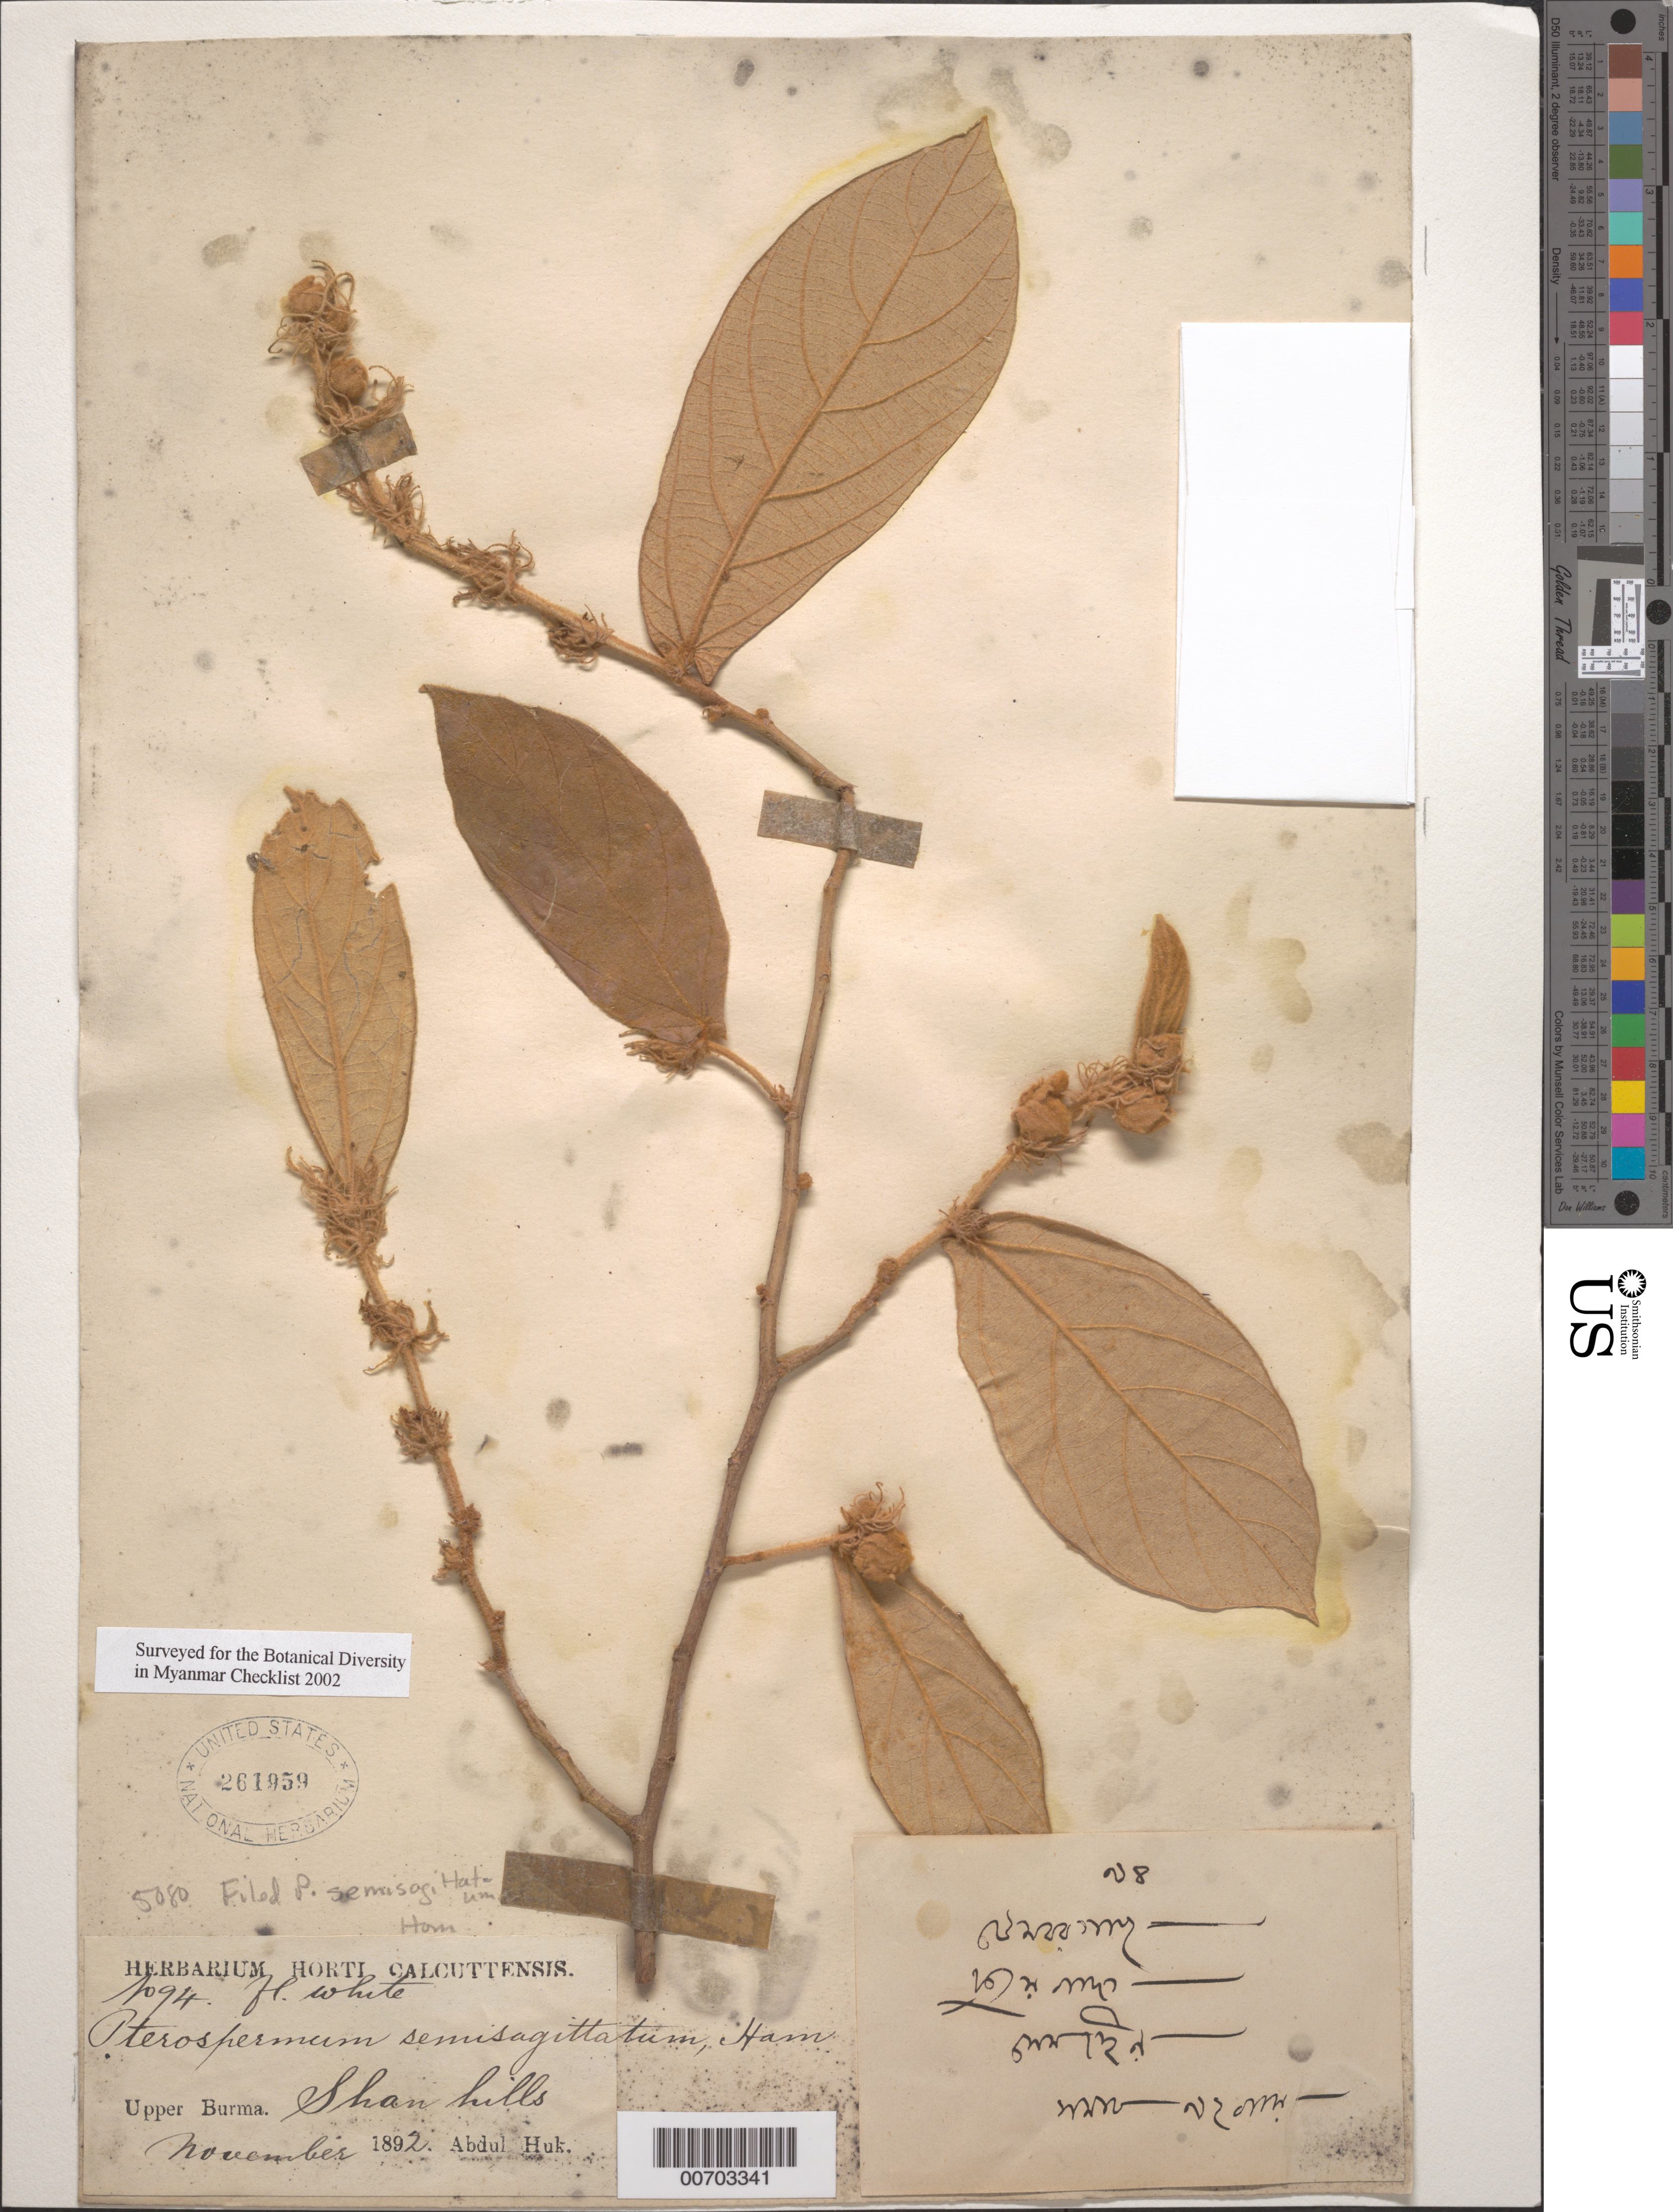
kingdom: Plantae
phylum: Tracheophyta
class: Magnoliopsida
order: Malvales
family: Malvaceae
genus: Pterospermum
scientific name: Pterospermum semisagittatum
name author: Buch.-Ham. & Roxb.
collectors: A. Huk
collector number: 94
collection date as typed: Nov 1892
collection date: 1892-11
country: Myanmar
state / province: Shan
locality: Shan Hills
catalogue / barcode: US 261959